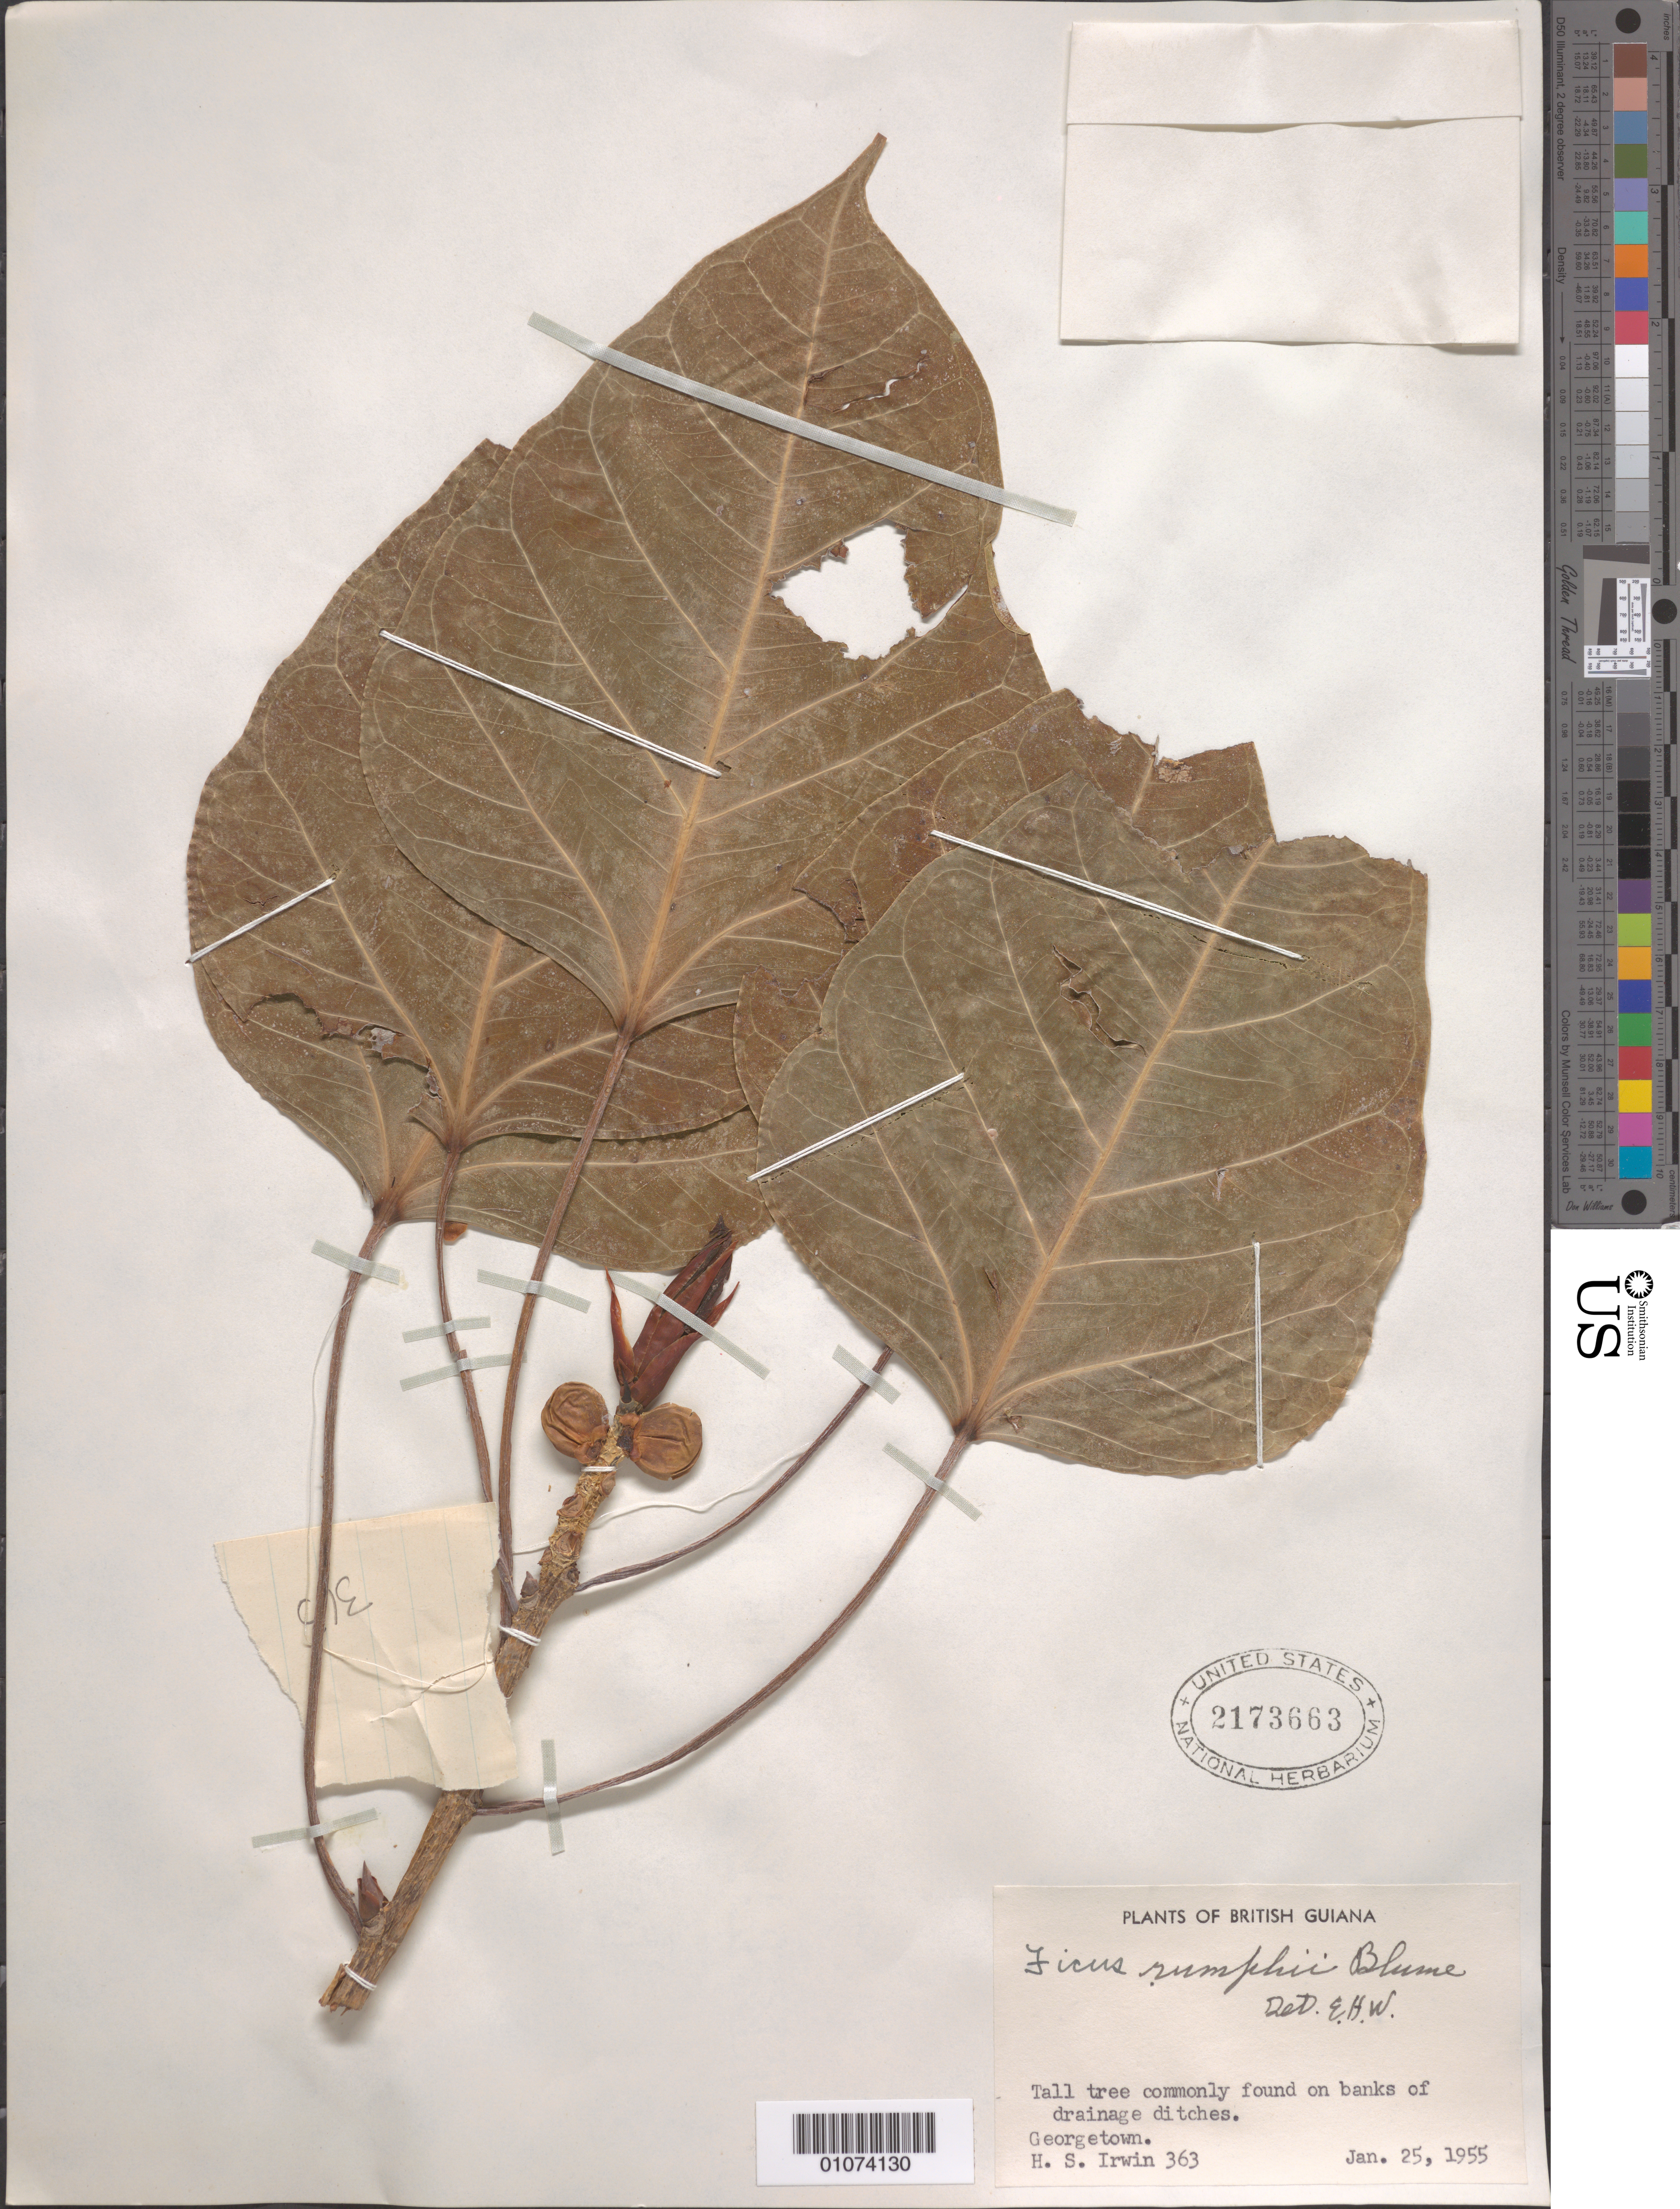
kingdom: Plantae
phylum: Tracheophyta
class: Magnoliopsida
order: Rosales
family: Moraceae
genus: Ficus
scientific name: Ficus rumphii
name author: Blume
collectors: H. Irwin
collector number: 363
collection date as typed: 25-Jan-55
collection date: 1955-01-25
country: Guyana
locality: Georgetown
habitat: Banks of drainage ditches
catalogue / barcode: US 2173663